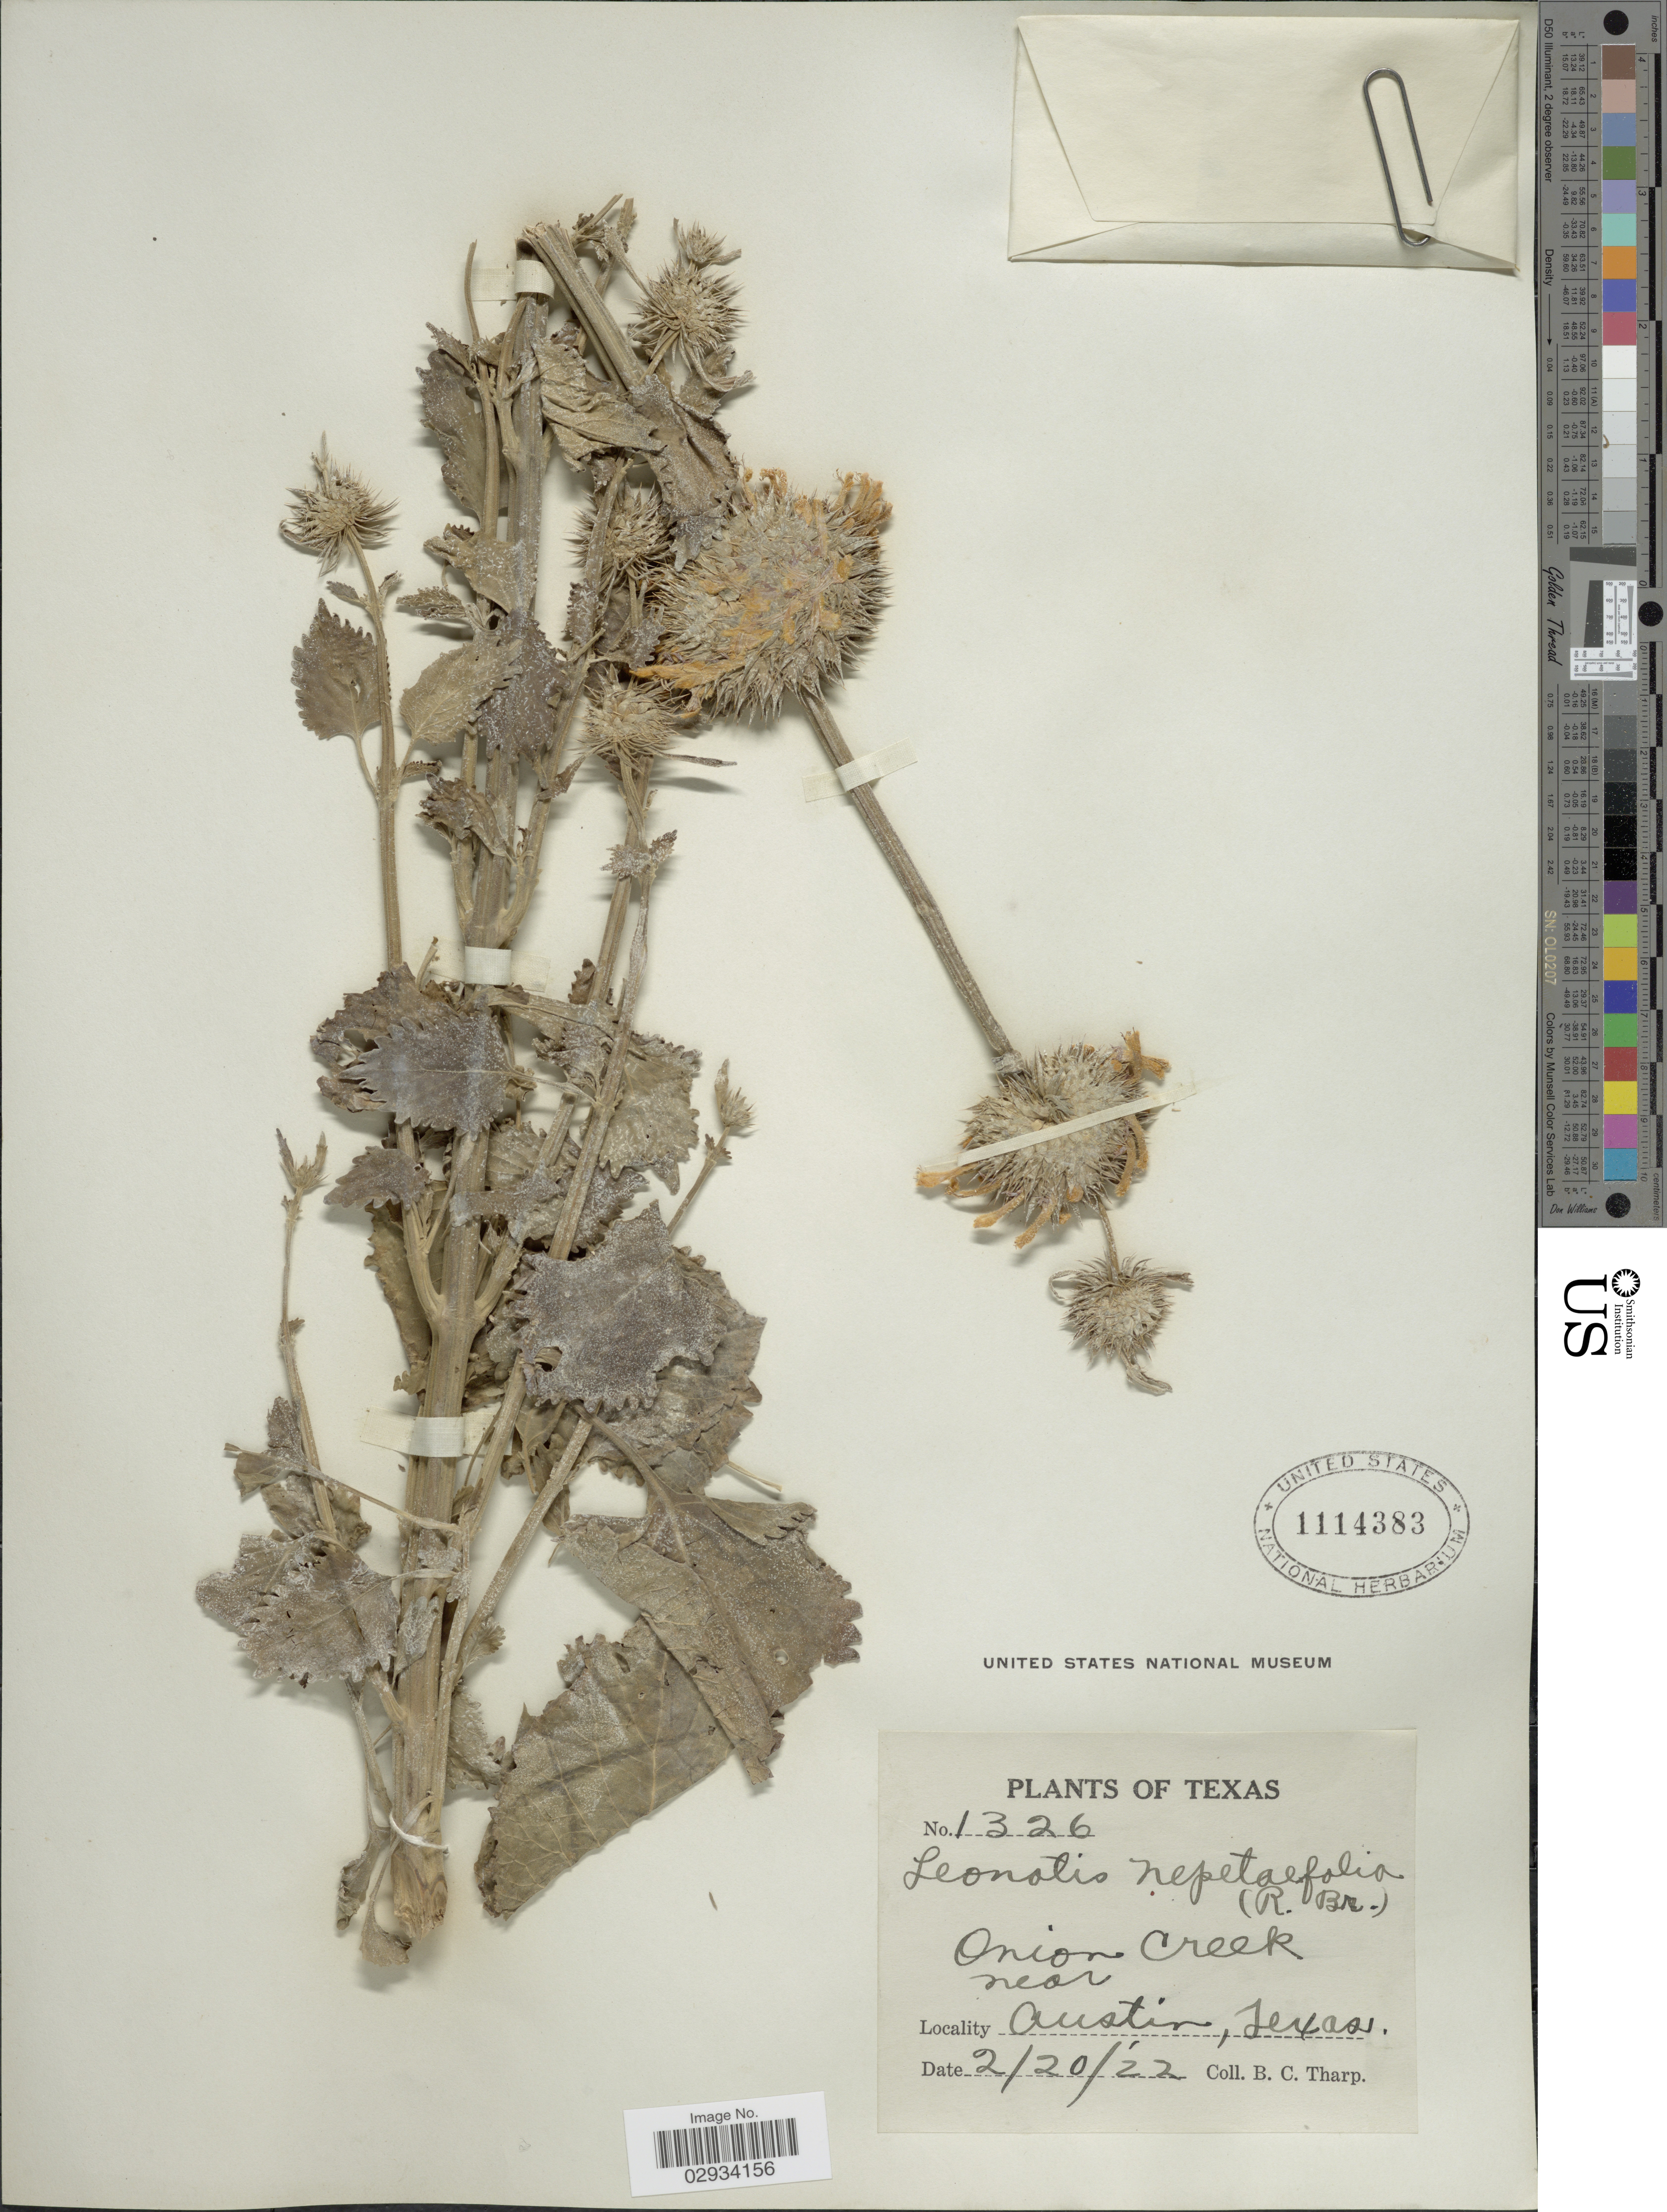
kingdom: Plantae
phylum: Tracheophyta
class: Magnoliopsida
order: Lamiales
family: Lamiaceae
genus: Leonotis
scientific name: Leonotis nepetifolia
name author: (L.) R. Br.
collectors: B. C. Tharp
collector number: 1326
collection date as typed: Transcribed d/m/y: 20/2/22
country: United States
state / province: Texas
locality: Onion Creek near Austin.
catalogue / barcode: US 1114383